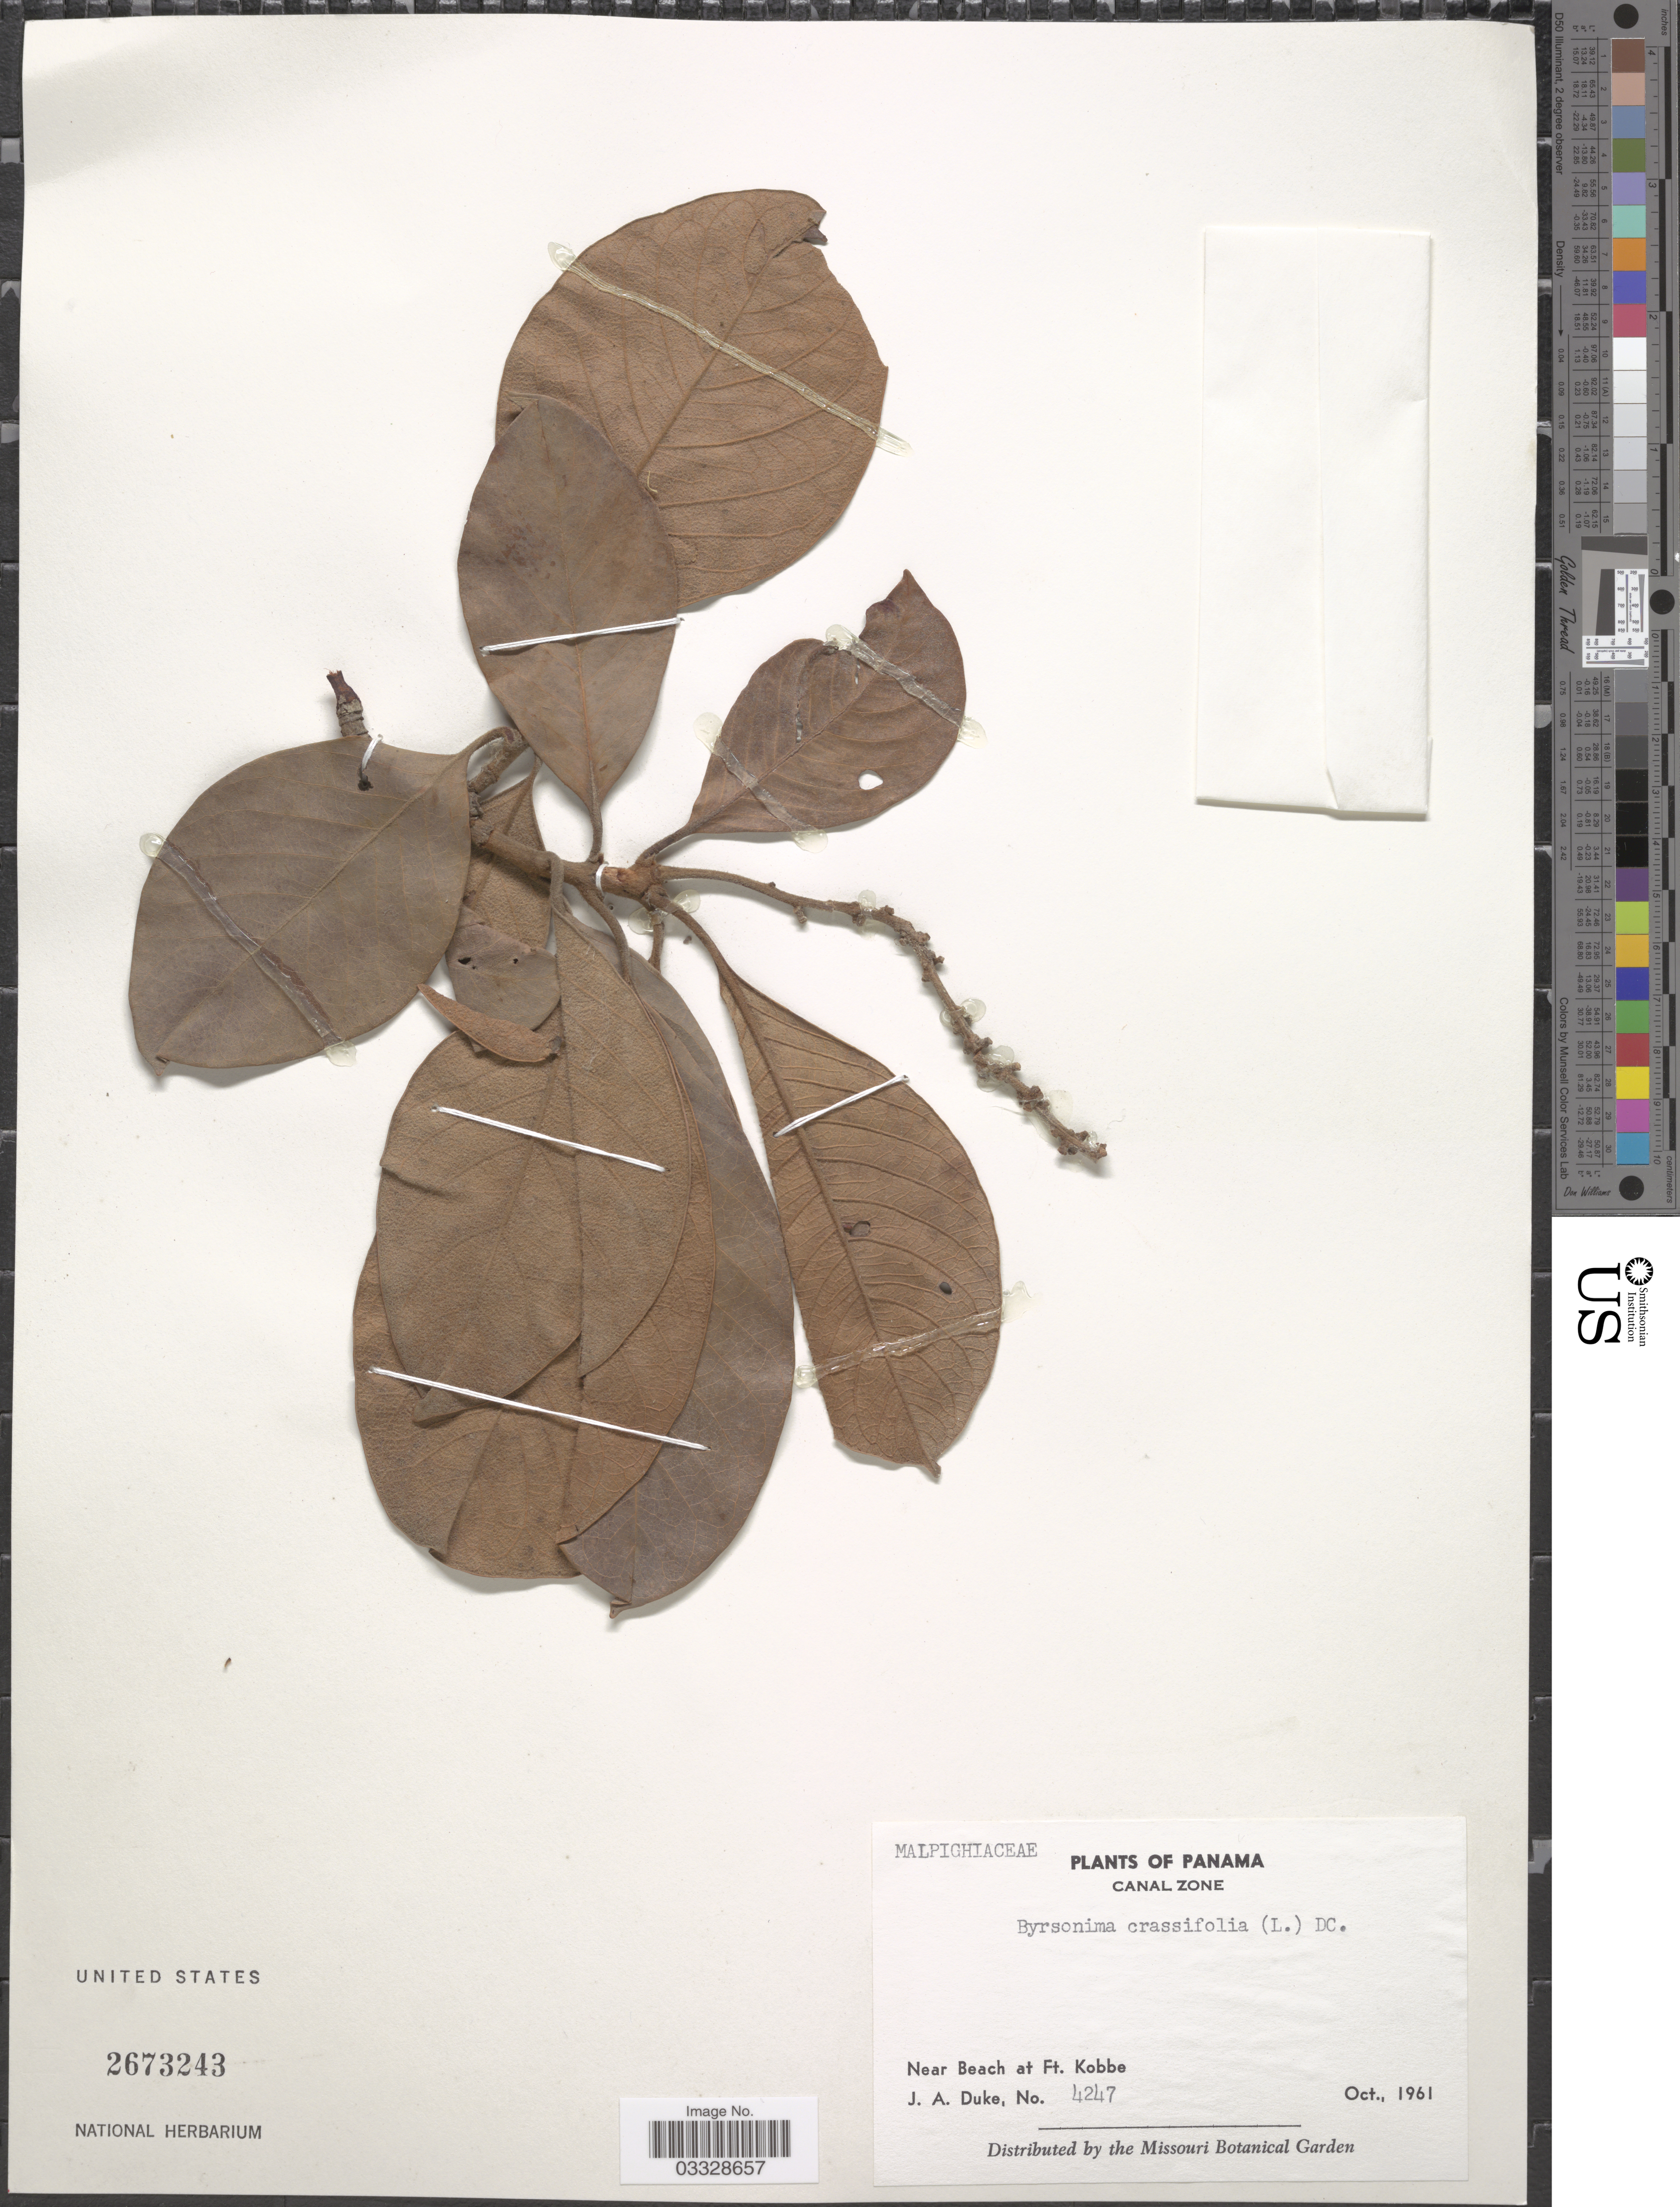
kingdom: Plantae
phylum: Tracheophyta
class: Magnoliopsida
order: Malpighiales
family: Malpighiaceae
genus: Byrsonima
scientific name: Byrsonima crassifolia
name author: (L.) Kunth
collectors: J. A. Duke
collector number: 4247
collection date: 1961-10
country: Panama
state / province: Colón / Panamá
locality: Canal Zone. Near beach at Ft. Kobbe.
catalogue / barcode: US 2673243